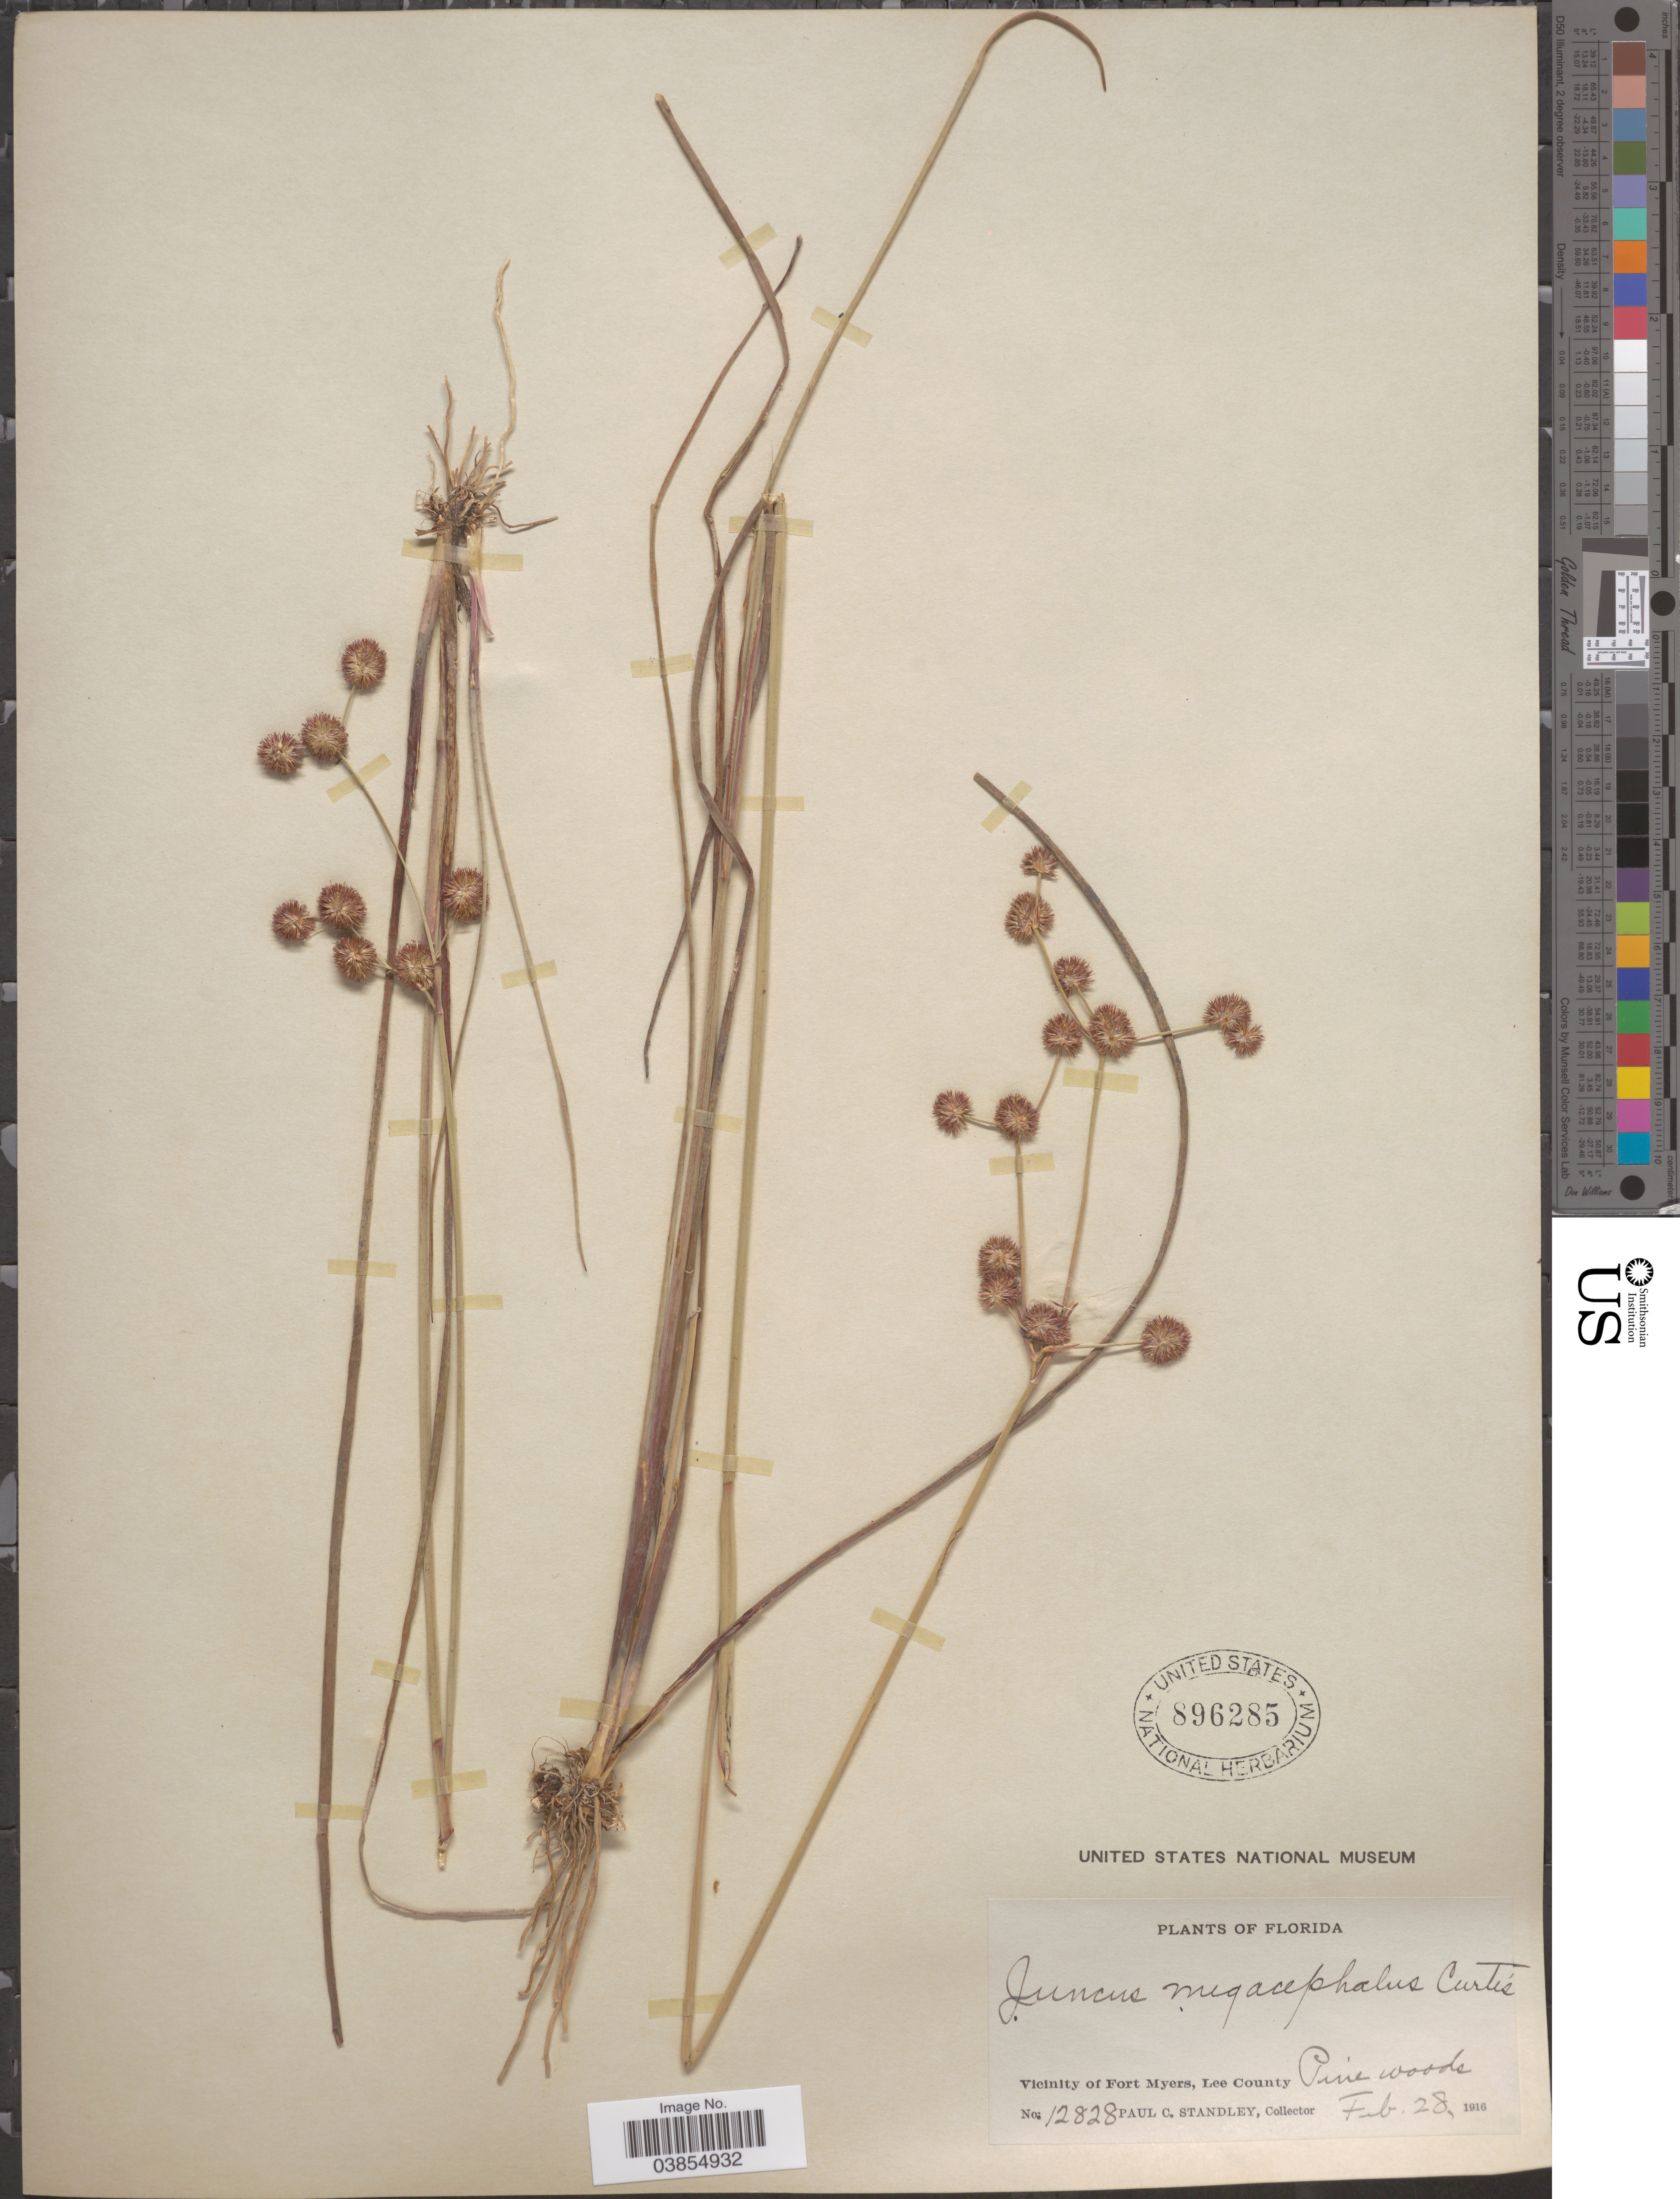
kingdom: Plantae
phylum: Tracheophyta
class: Liliopsida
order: Poales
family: Juncaceae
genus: Juncus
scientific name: Juncus megacephalus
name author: M.A. Curtis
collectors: P. C. Standley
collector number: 12828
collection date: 1916-02-28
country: United States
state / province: Florida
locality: Vicinity of Fort Myers, Lee County. Pine woods.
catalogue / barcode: US 896285